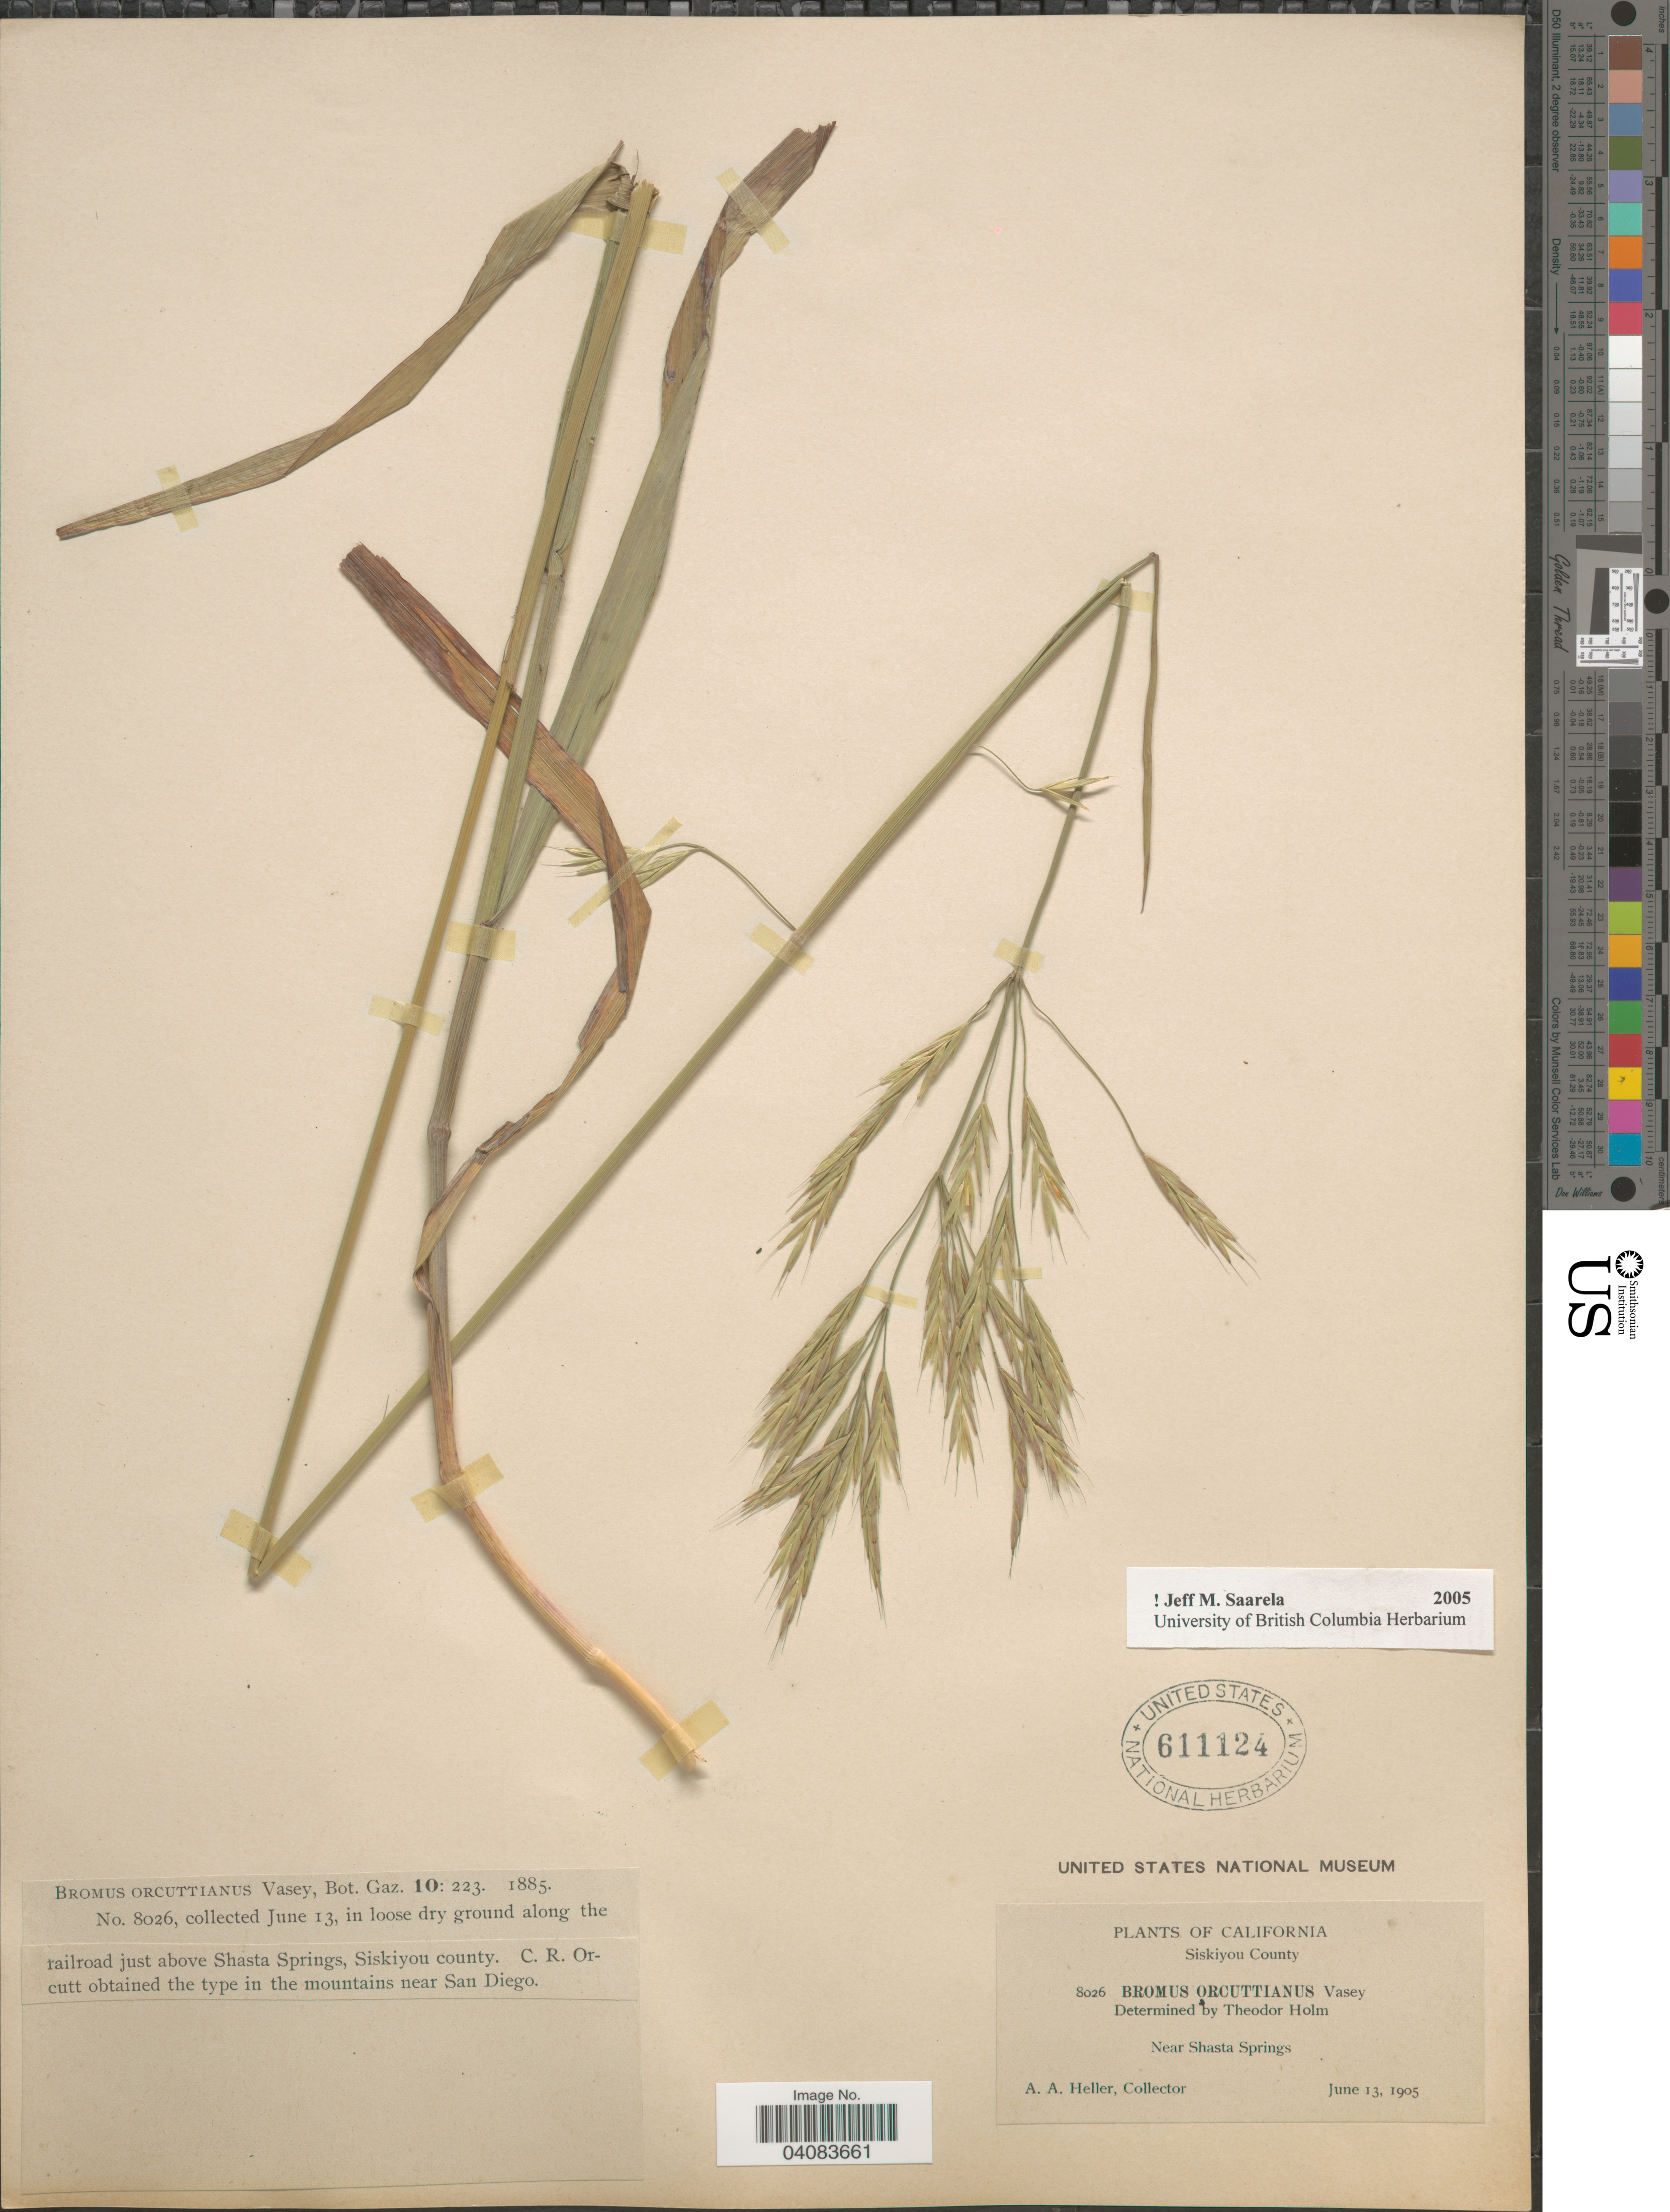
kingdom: Plantae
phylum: Tracheophyta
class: Liliopsida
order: Poales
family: Poaceae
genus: Bromus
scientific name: Bromus orcuttianus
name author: Vasey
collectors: A. A. Heller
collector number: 8026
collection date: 1905-06-13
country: United States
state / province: California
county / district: Siskiyou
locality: Along the railroad just above Shasta Springs. Siskiyou County. Near Shasta Springs.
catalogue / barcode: US 611124